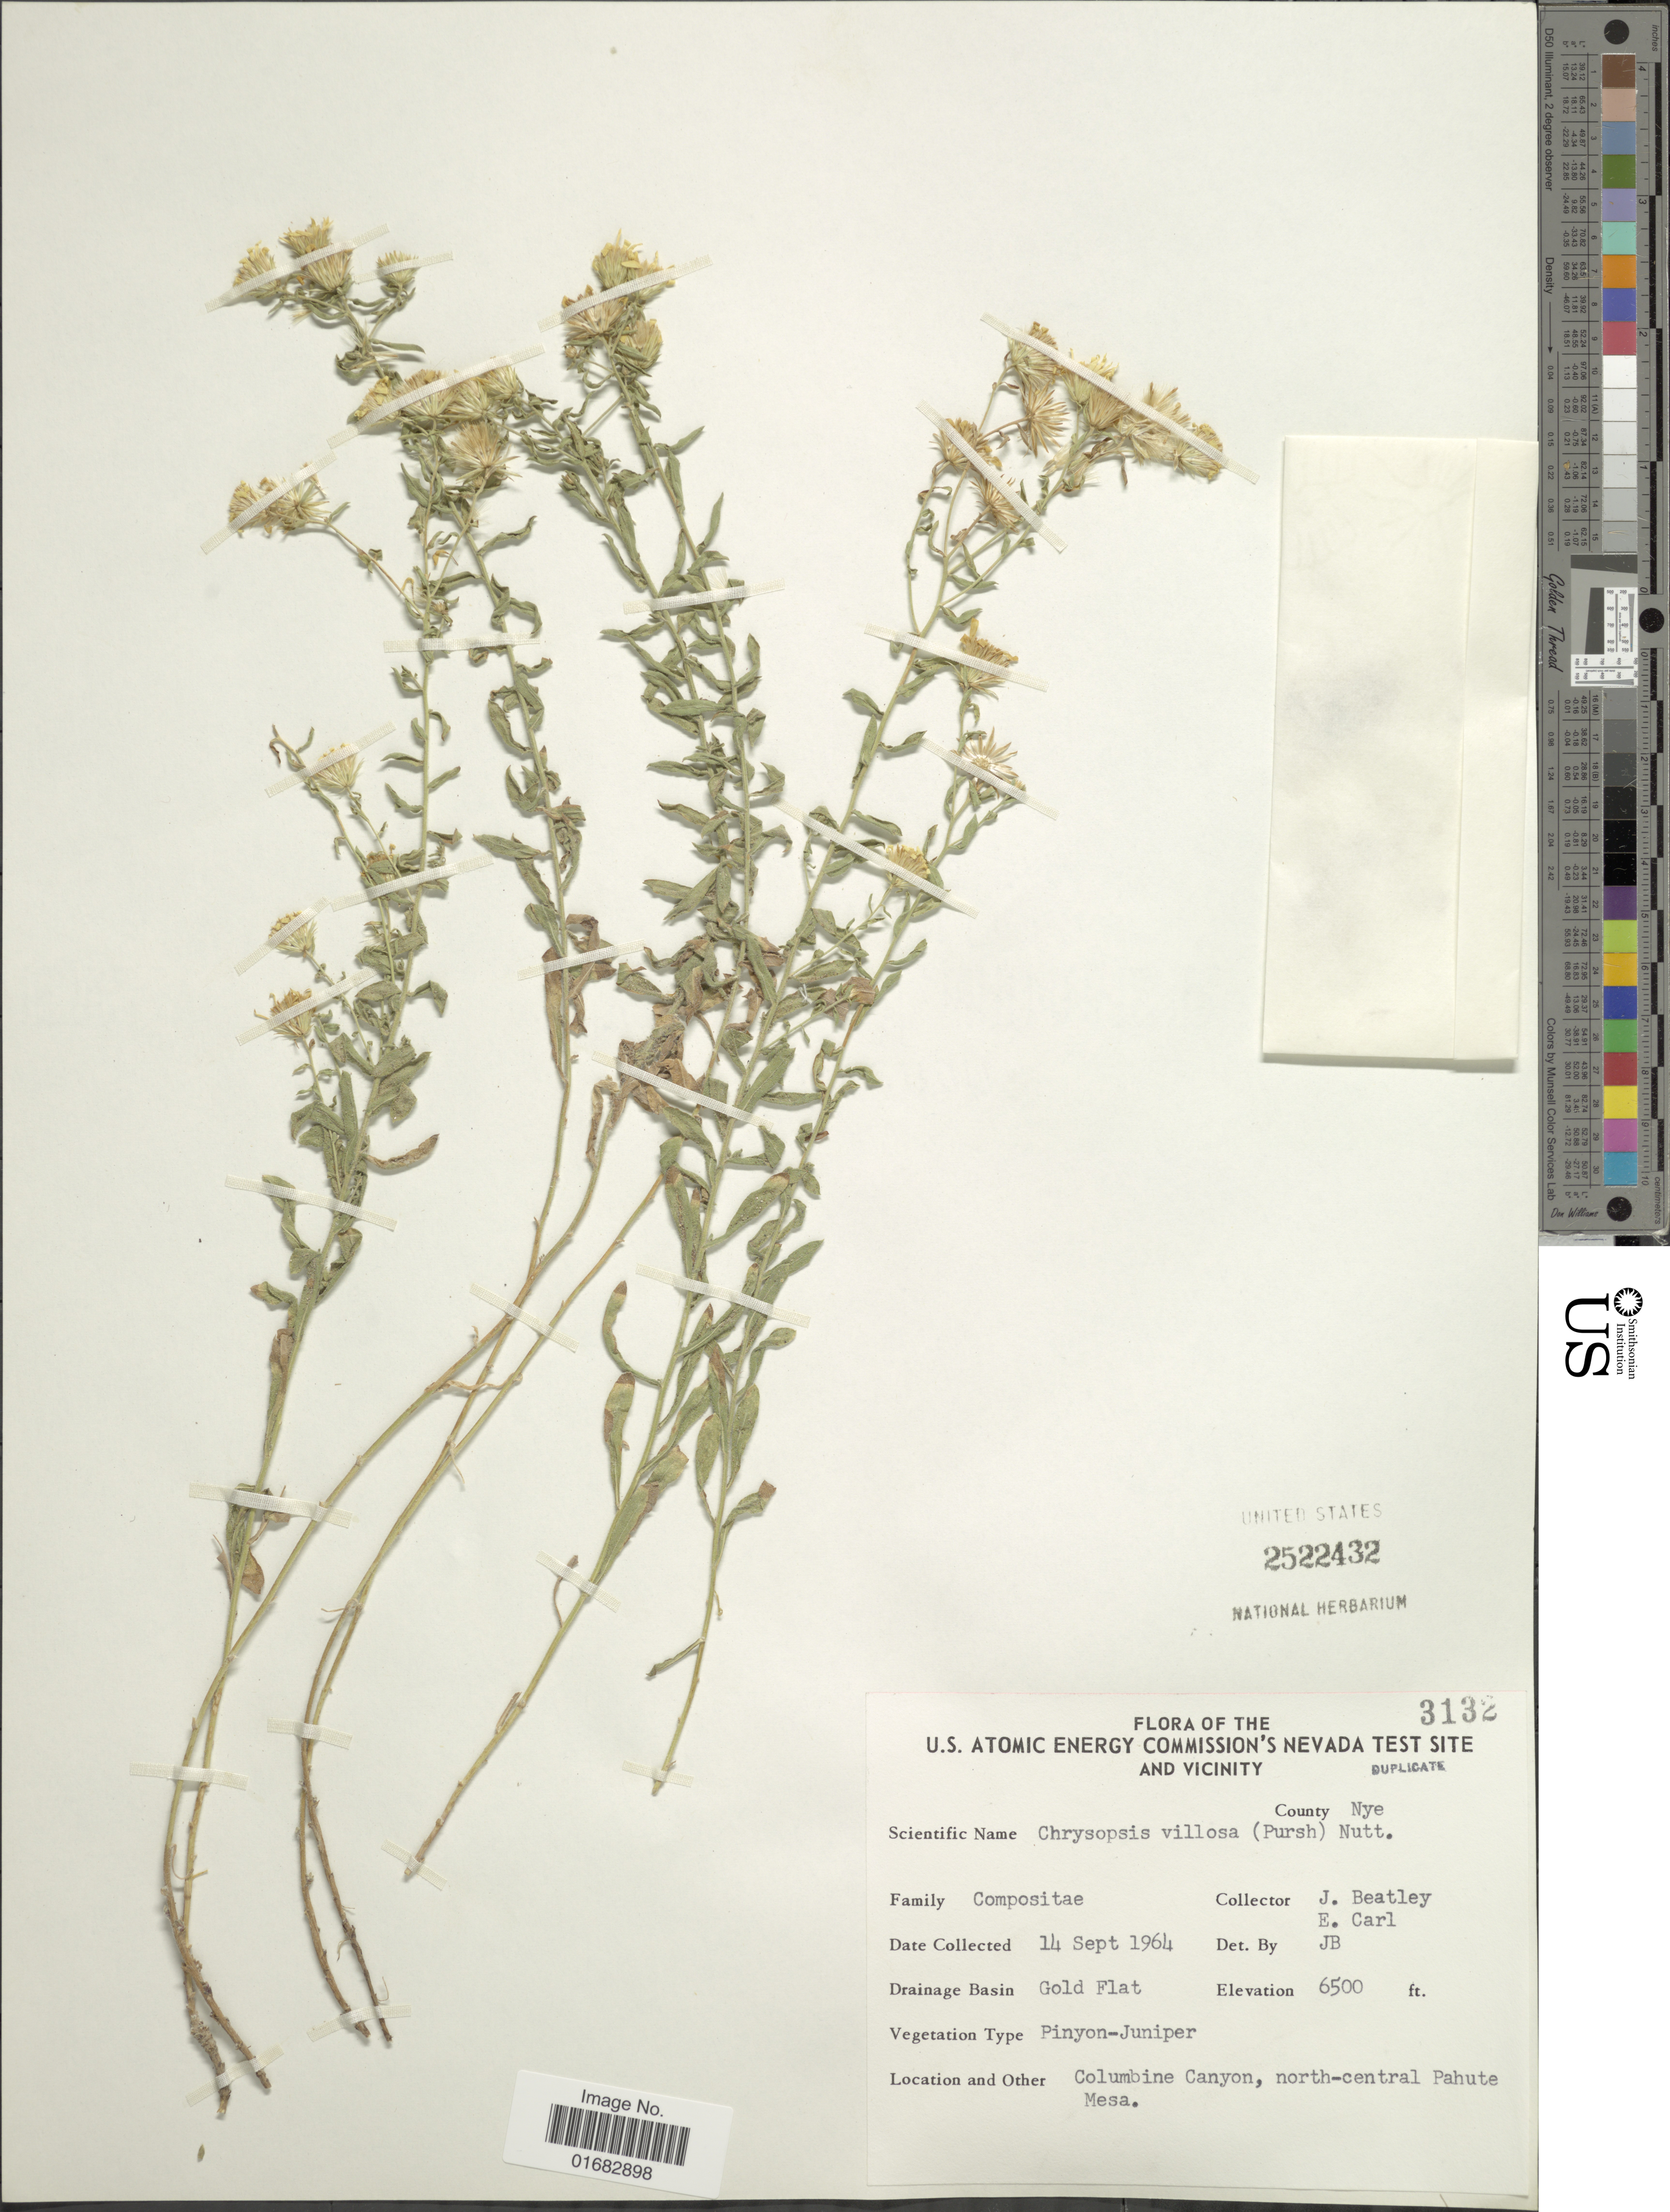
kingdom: Plantae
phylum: Tracheophyta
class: Magnoliopsida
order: Asterales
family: Asteraceae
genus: Heterotheca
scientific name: Heterotheca villosa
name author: (Pursh) Shinners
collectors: J. C. Beatley & E. Carl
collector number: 3132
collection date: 1964-09-14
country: United States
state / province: Nevada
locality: U.S. Atomic Energy Commission's Nevada Test Site and Vicinity, County Nye, Gold Flat, Columbine Canyon, north-central Pahute Mesa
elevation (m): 1981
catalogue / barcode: US 2522432